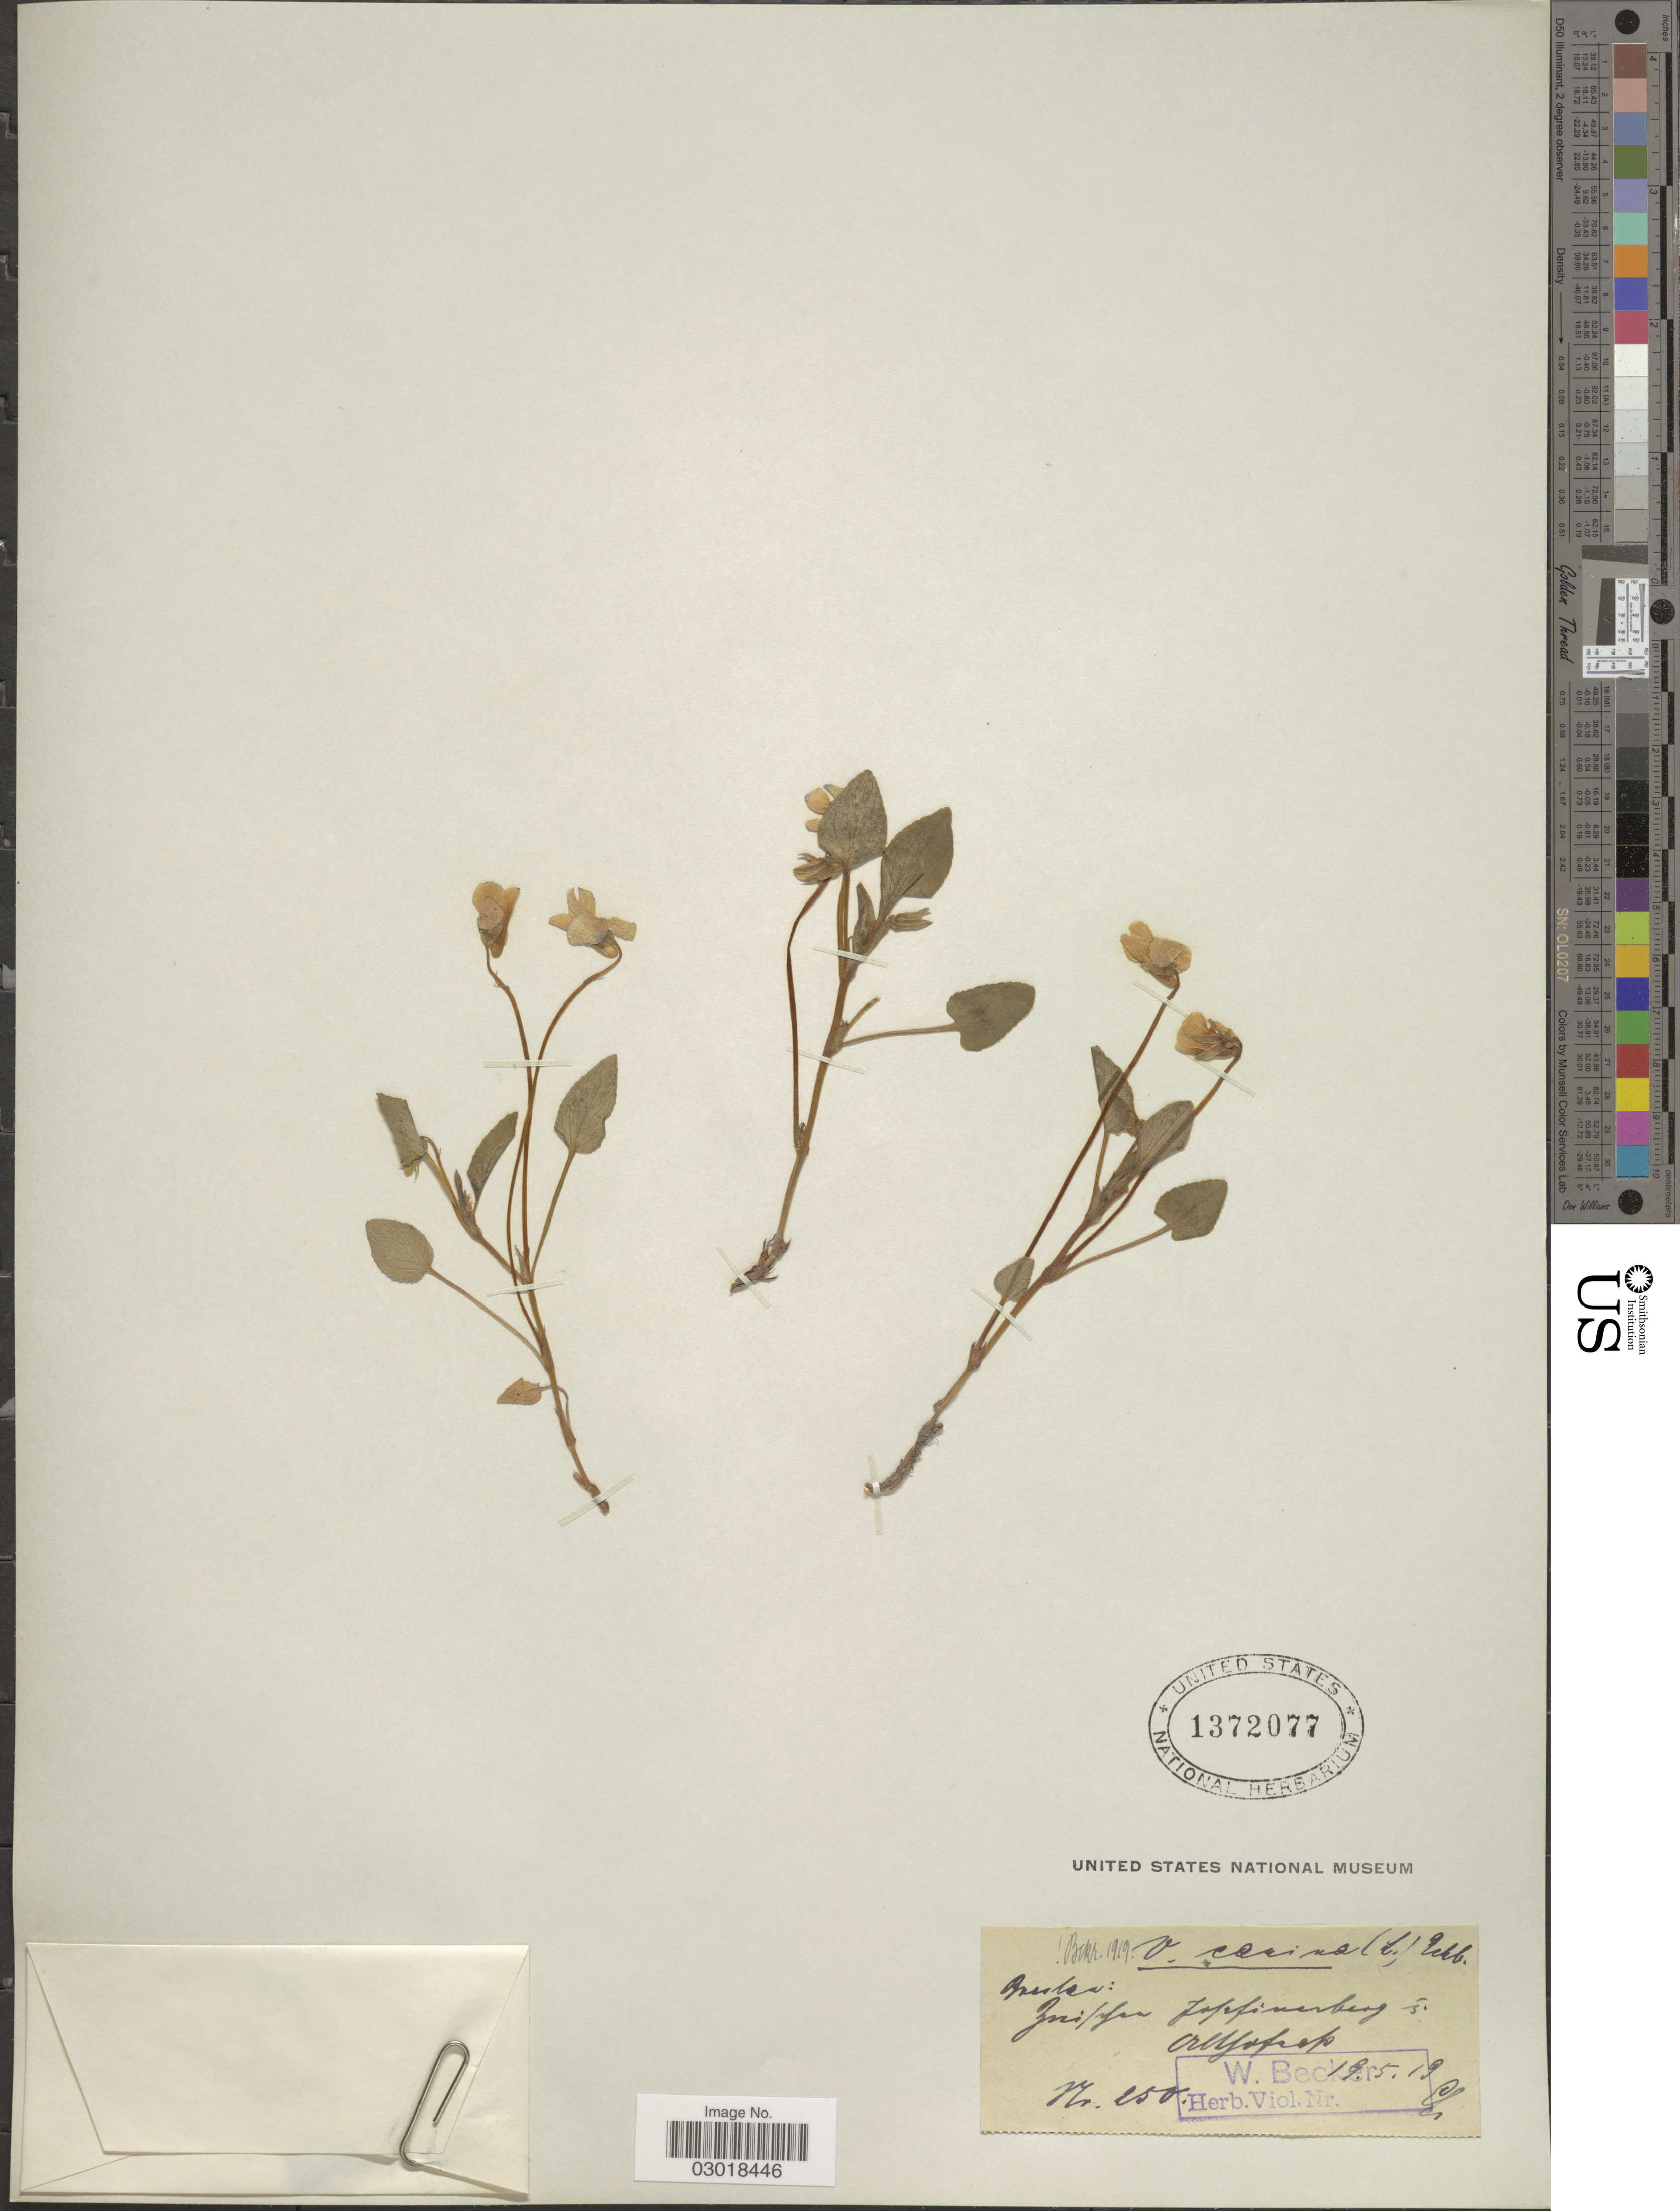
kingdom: Plantae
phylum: Tracheophyta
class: Magnoliopsida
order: Malpighiales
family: Violaceae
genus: Viola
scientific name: Viola canina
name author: L.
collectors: W. Becker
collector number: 250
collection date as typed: Transcribed d/m/y: 19/5/19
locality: Crefafrap. [unsure placement] [interpreted]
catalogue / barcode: US 1372077